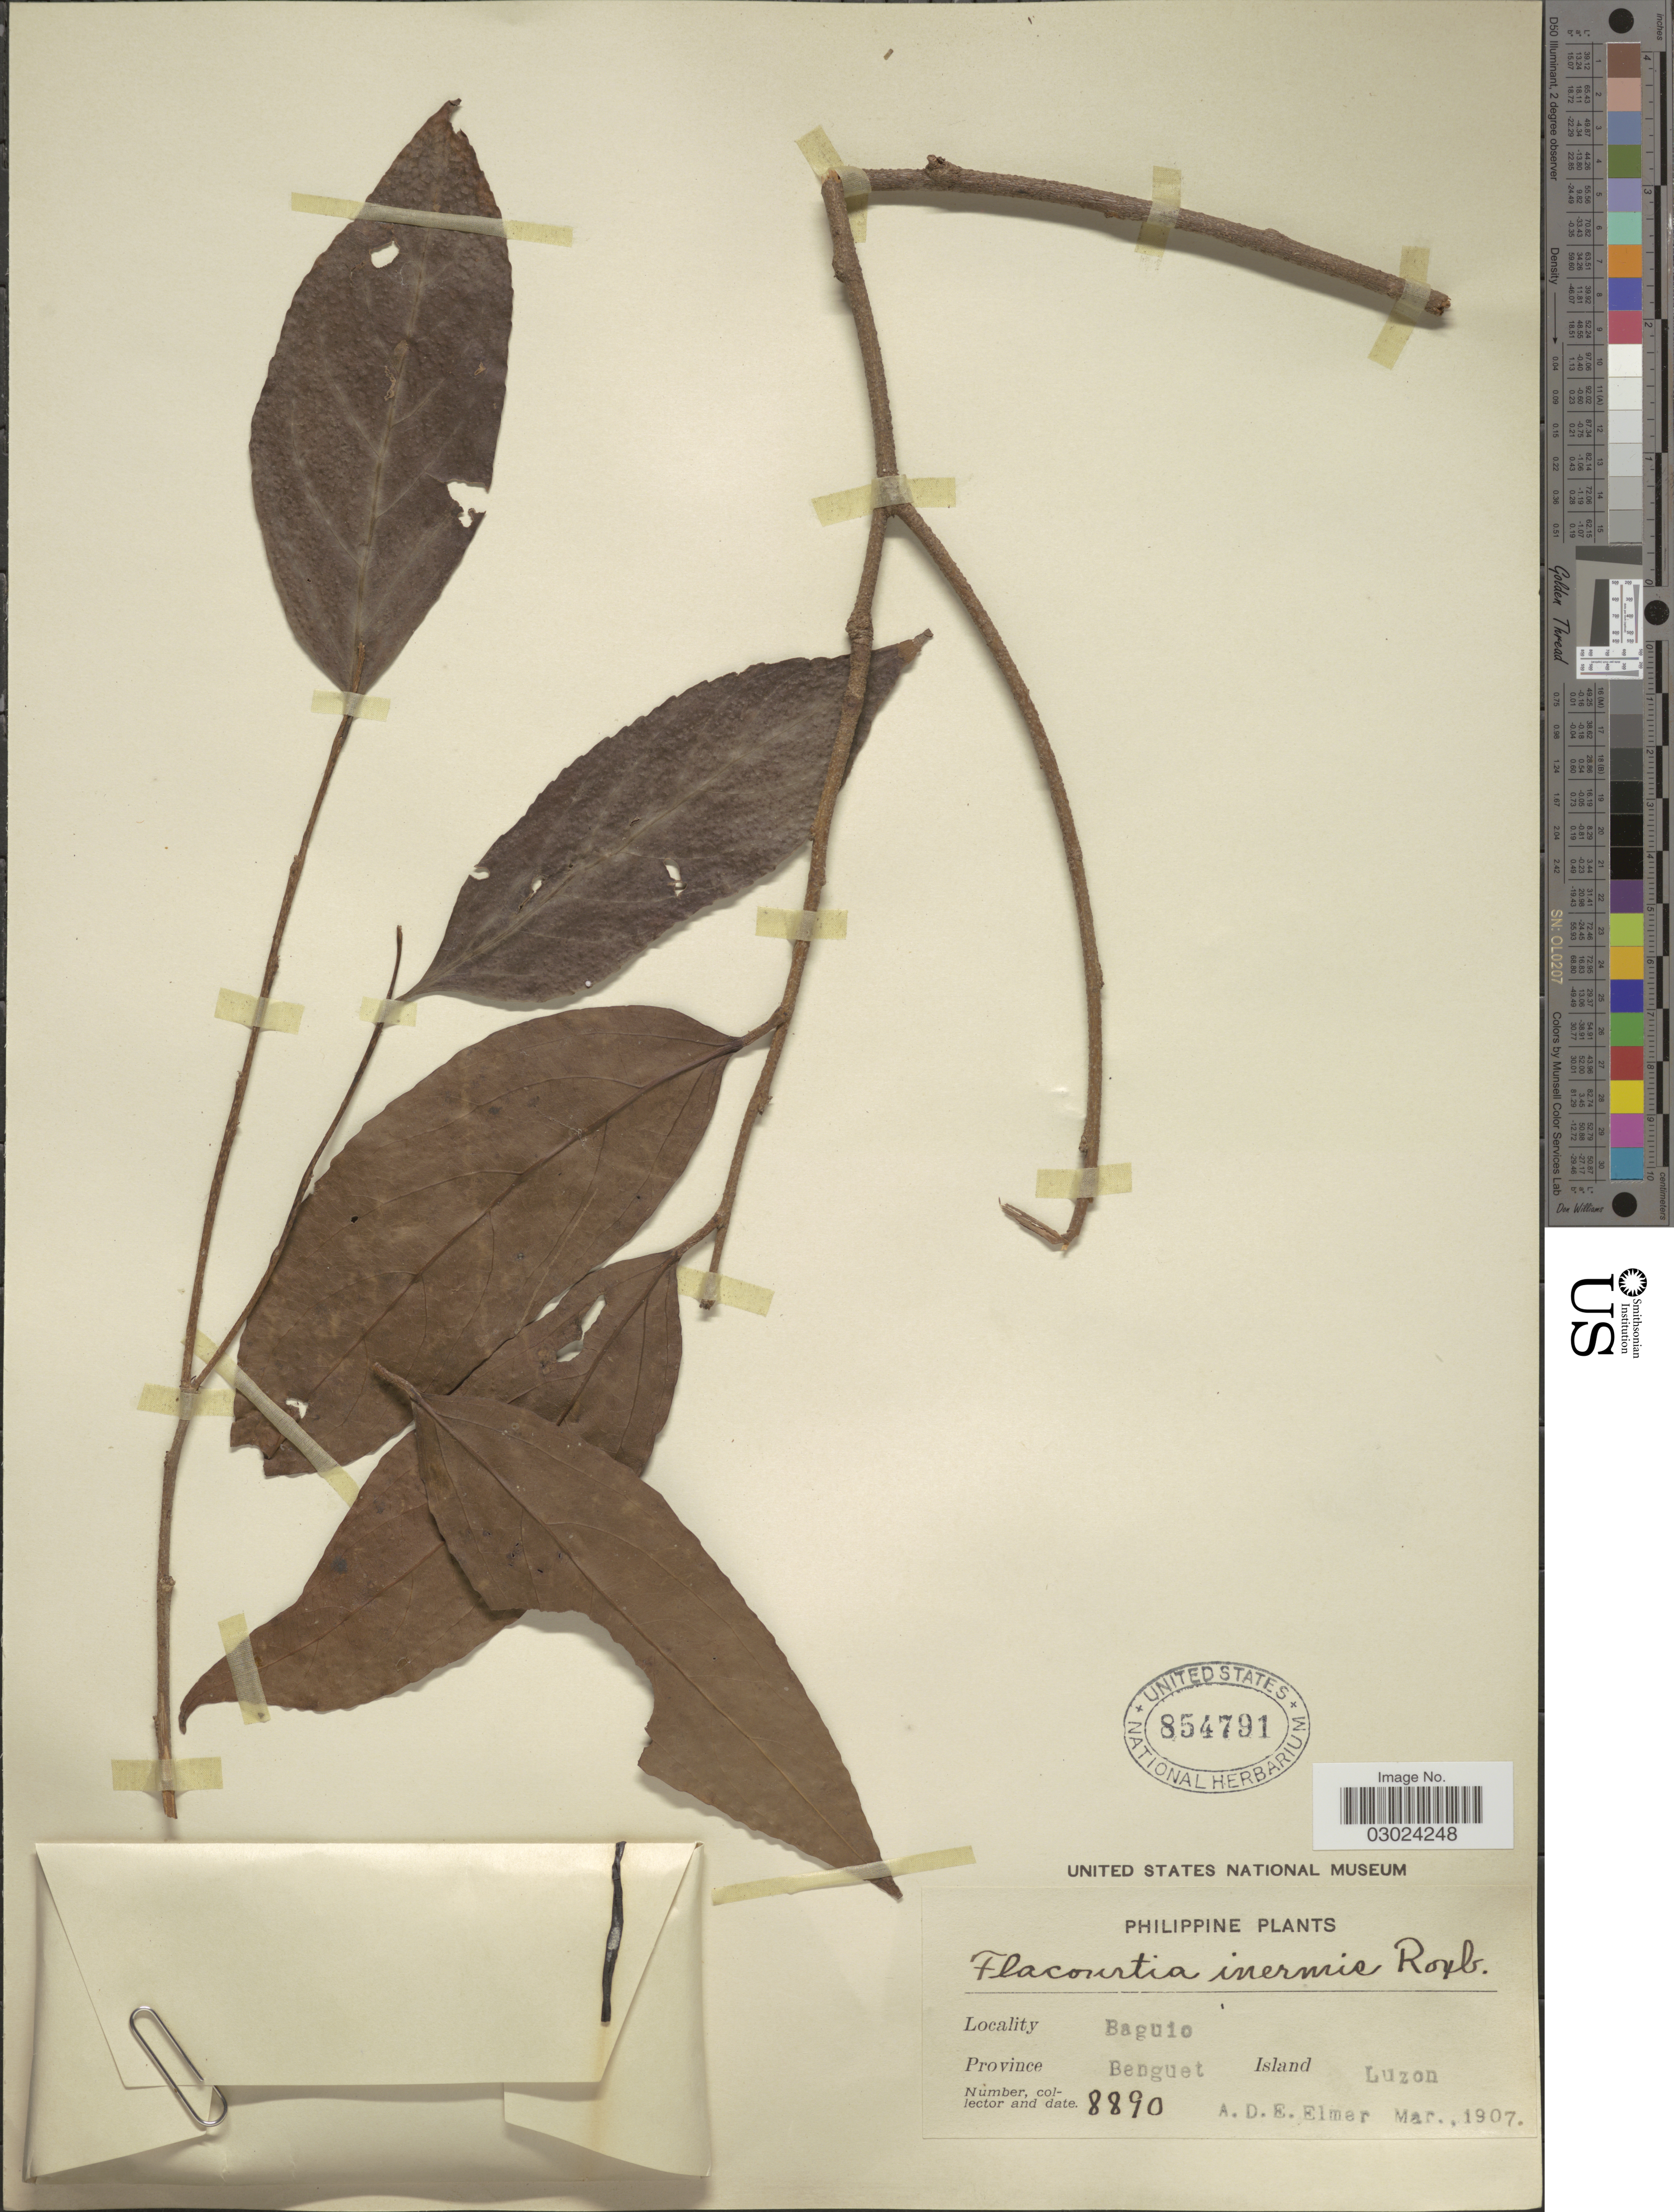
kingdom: Plantae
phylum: Tracheophyta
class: Magnoliopsida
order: Malpighiales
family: Salicaceae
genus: Flacourtia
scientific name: Flacourtia inermis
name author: Roxb.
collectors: A. D. E. Elmer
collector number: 8890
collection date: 1907-03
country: Philippines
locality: Baguio. Province Benguet. Island Luzon.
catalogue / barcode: US 854791